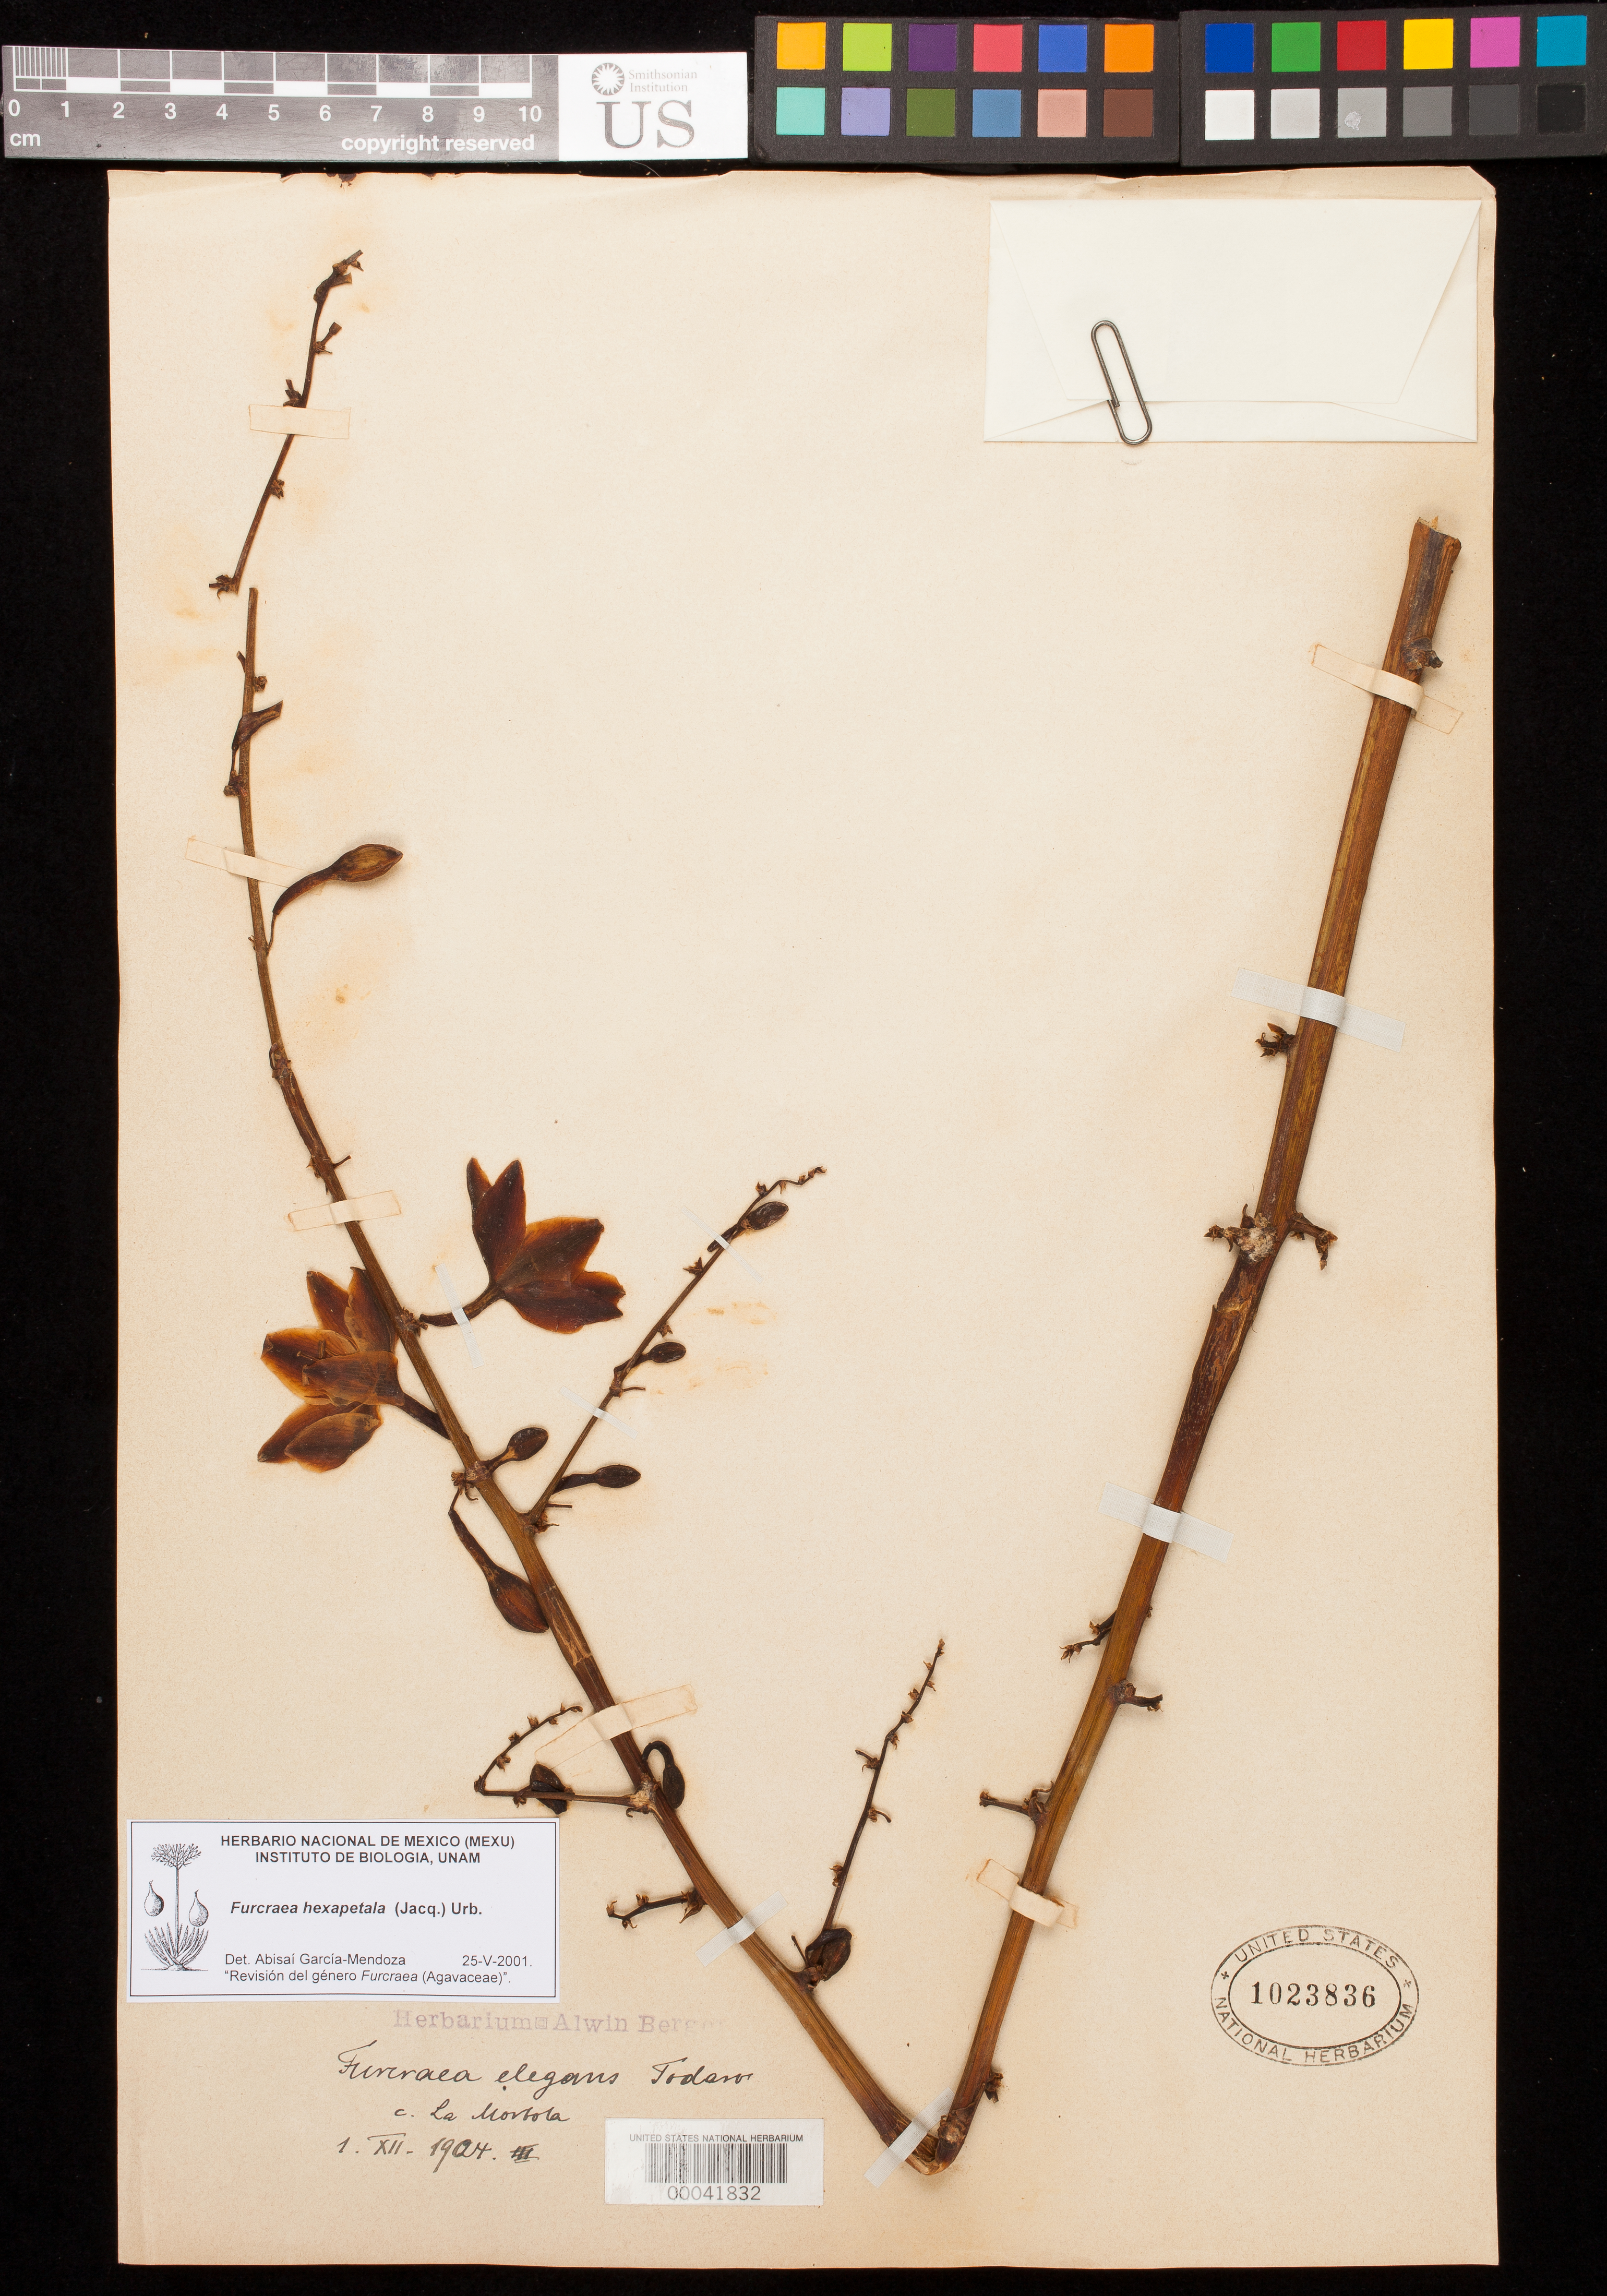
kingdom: Plantae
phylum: Tracheophyta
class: Liliopsida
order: Asparagales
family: Asparagaceae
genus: Furcraea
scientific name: Furcraea hexapetala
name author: (Jacq.) Urb.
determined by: García-Mendoza, A.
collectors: ex herb. A. Berger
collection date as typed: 01 Dec 1904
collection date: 1904-12-01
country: Mexico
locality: E of Monserrat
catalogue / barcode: US 1023836